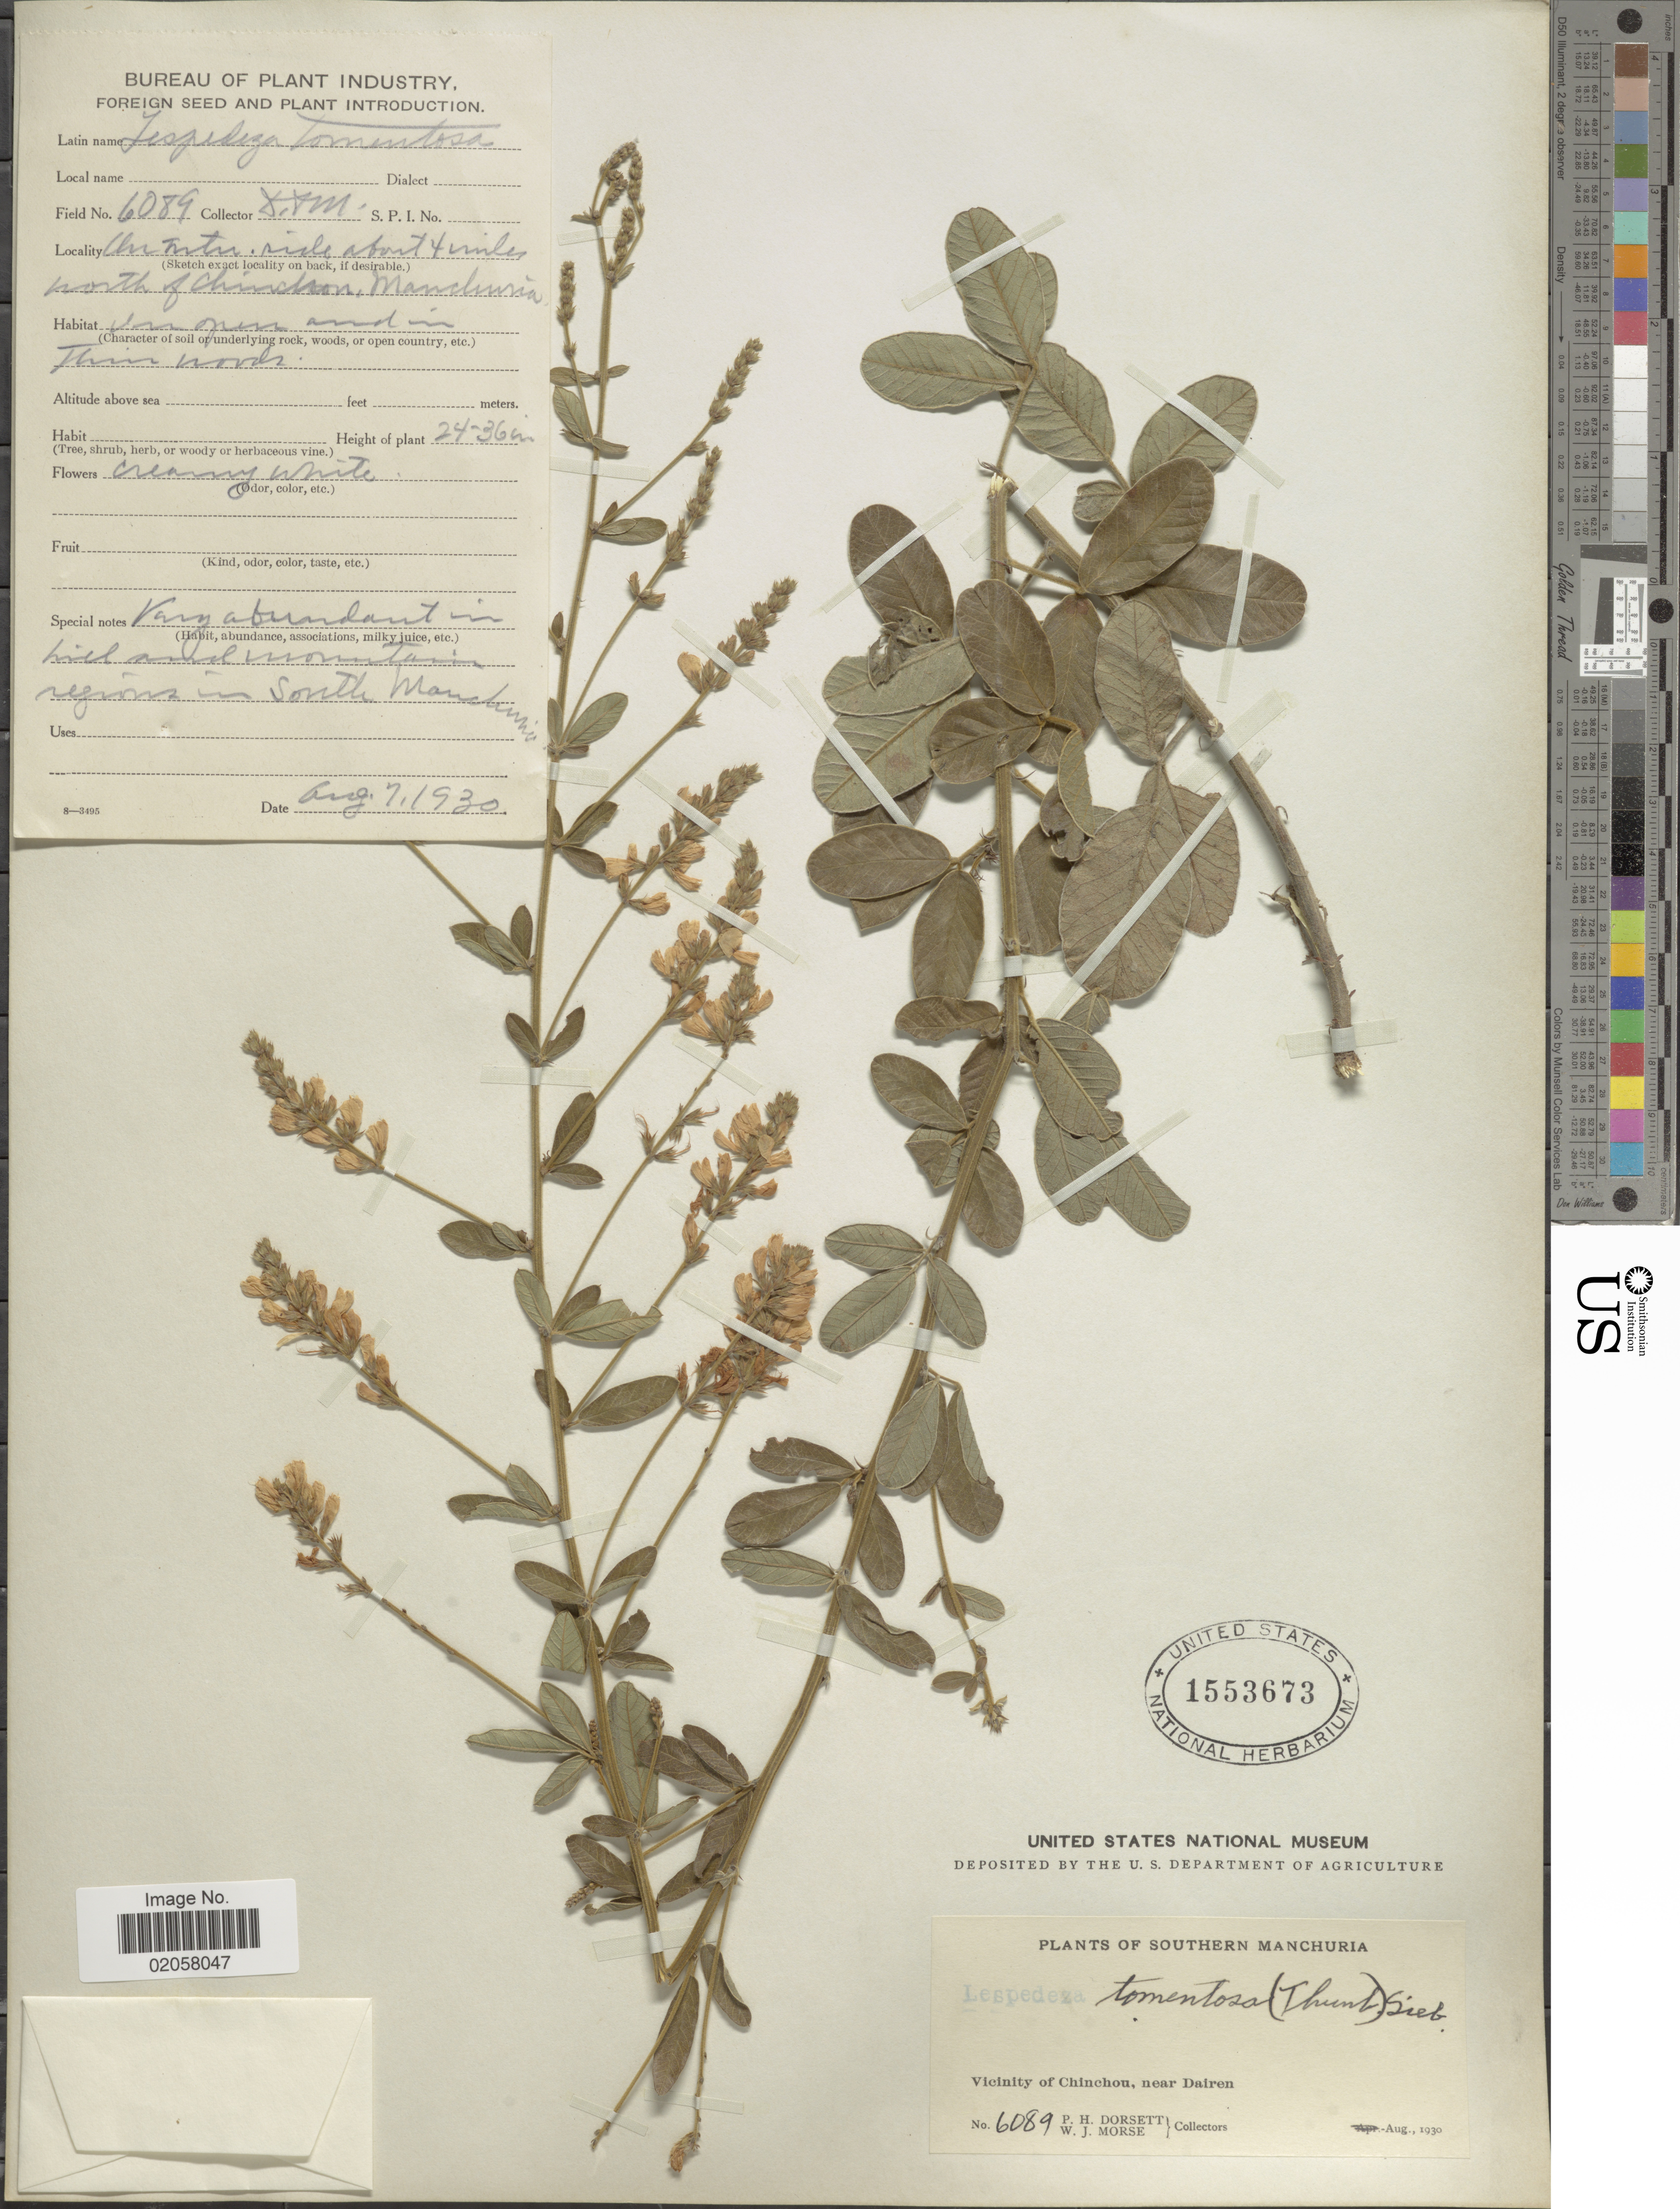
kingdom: Plantae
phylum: Tracheophyta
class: Magnoliopsida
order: Fabales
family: Fabaceae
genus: Lespedeza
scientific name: Lespedeza tomentosa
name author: (Thunb.) Siebold ex Maxim.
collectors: P. H. Dorsett & W. J. Morse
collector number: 6089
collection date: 1930-08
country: China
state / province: Liaoning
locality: Southern Manchuria, Vicinity of Chinchou, near Dairen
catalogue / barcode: US 1553673